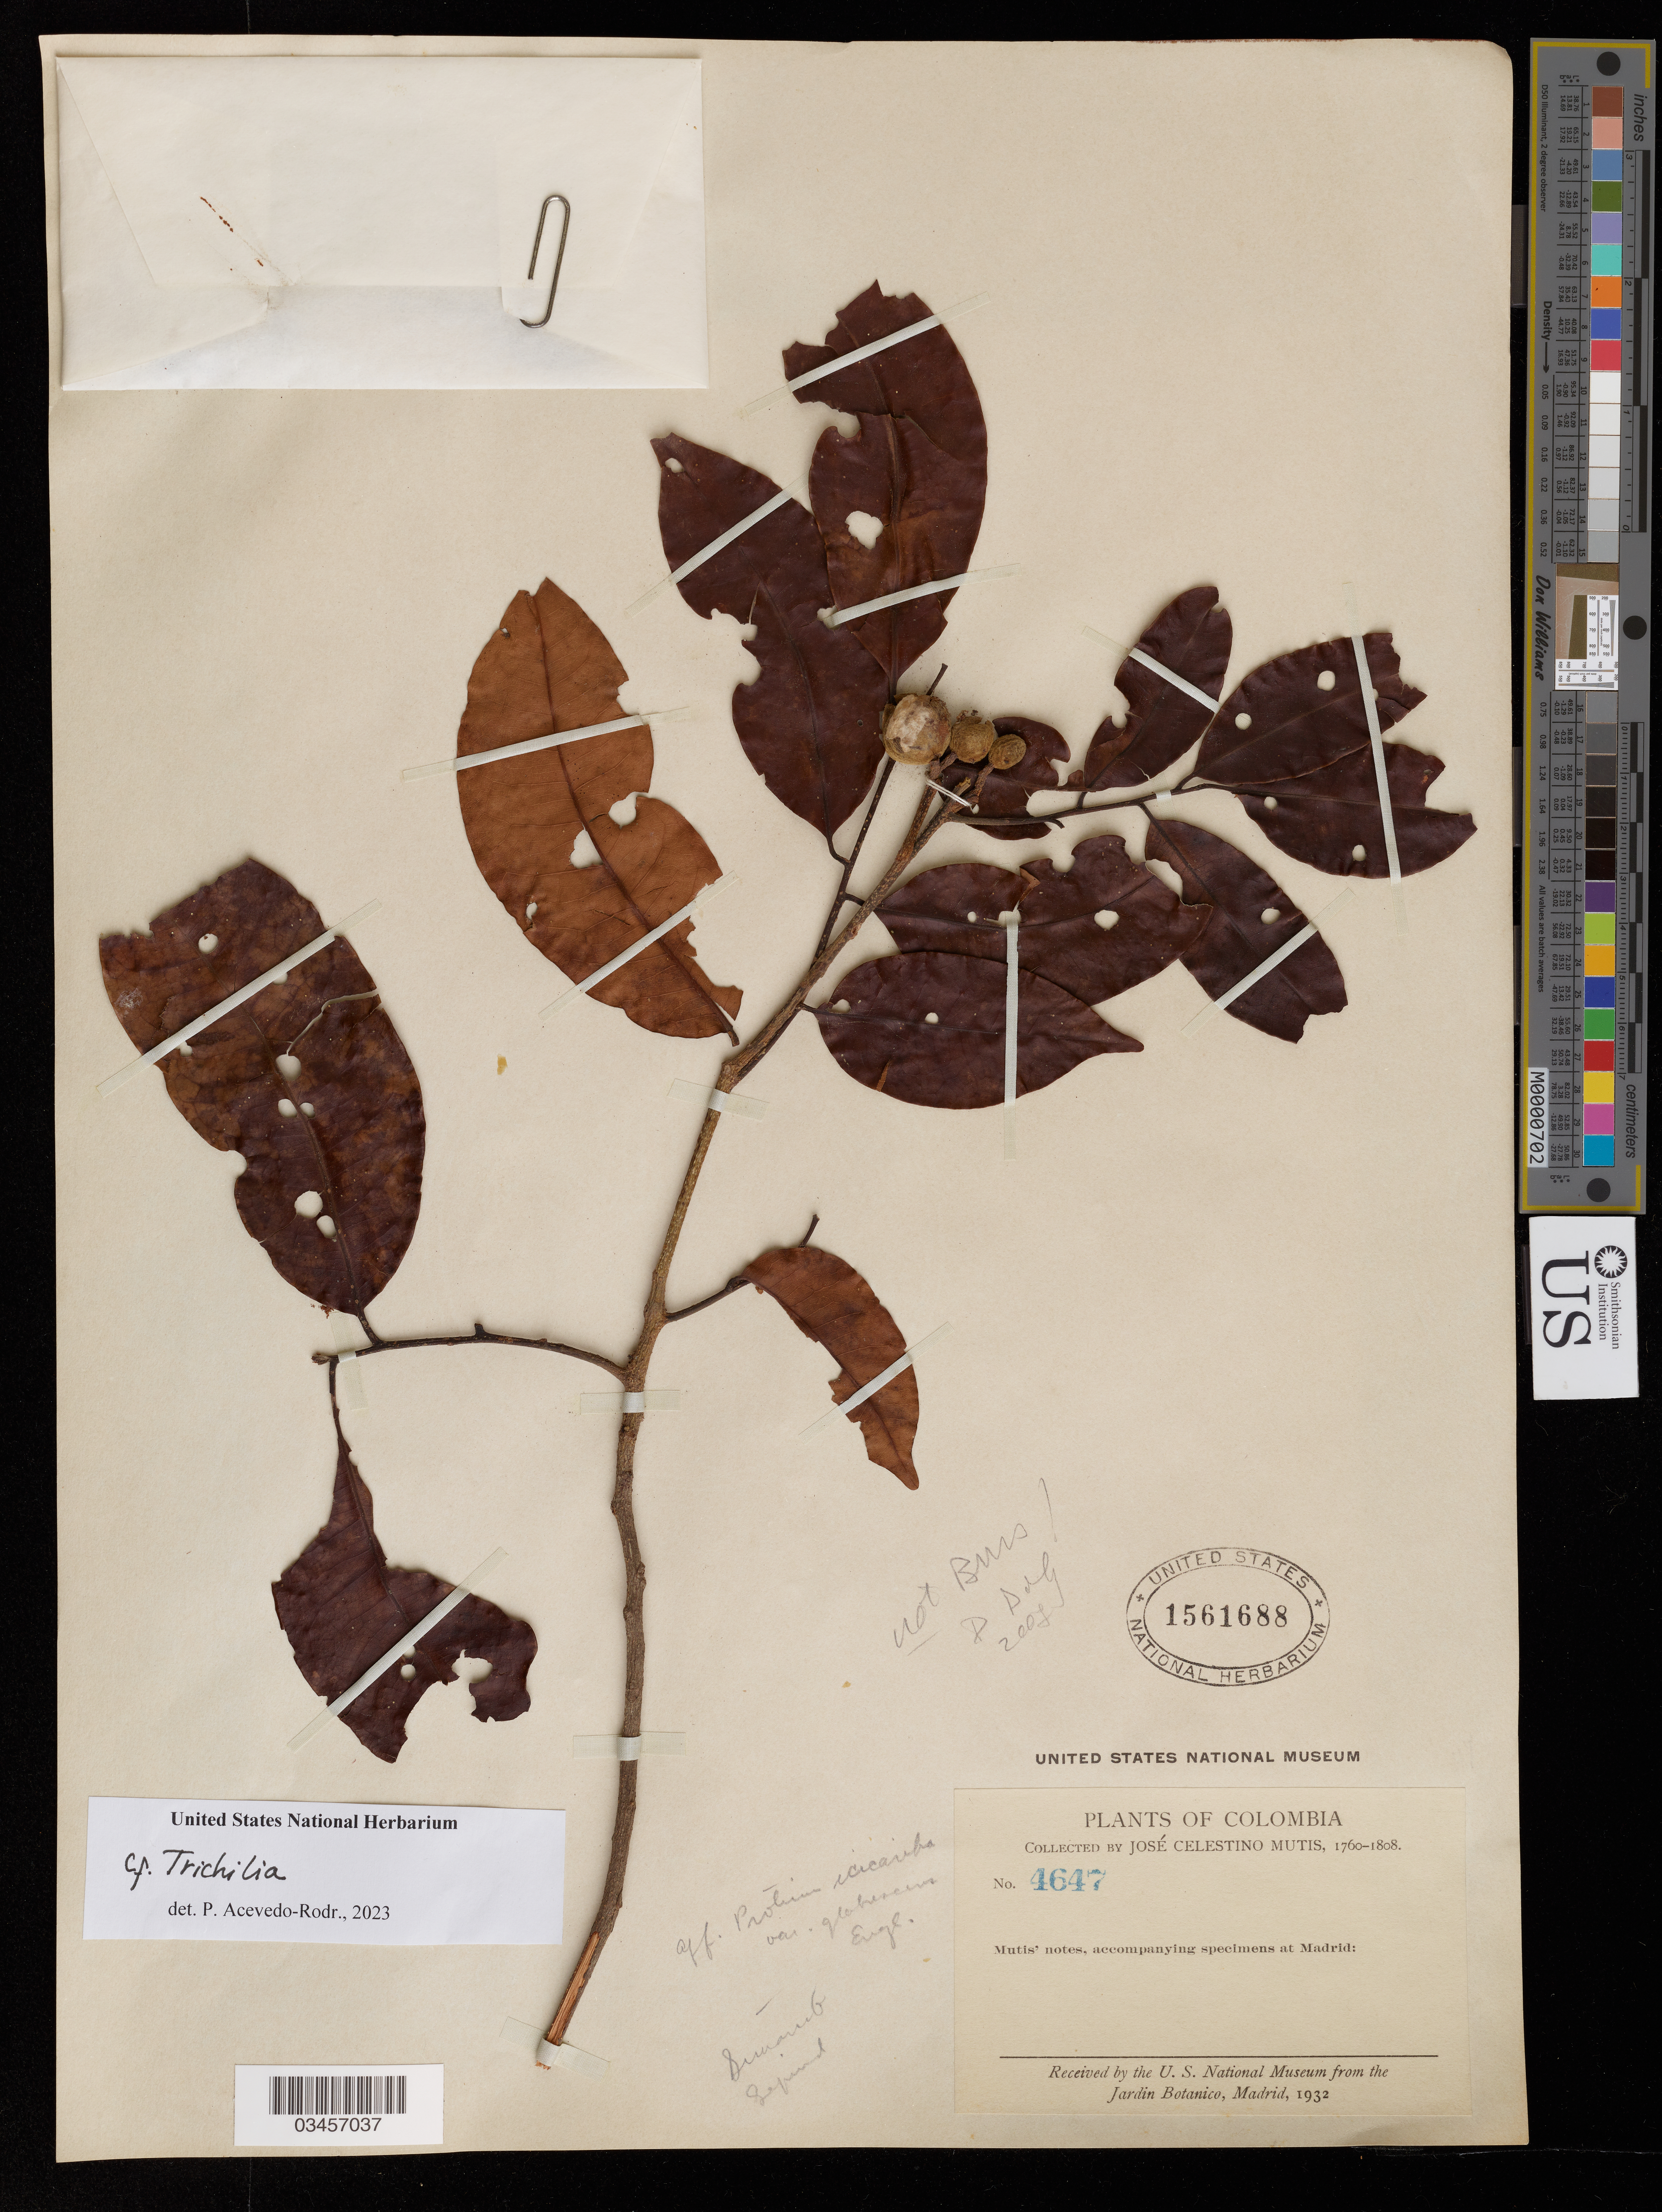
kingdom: Plantae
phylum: Tracheophyta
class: Magnoliopsida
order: Sapindales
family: Meliaceae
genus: Trichilia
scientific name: Trichilia sp.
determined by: Acevedo-Rodriguez, P., (US), Smithsonian Institution - National Museum of Natural History (UNITED STATES)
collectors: J. C. B. Mutis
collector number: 4647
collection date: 1760/1808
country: Colombia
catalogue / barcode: US 1561688